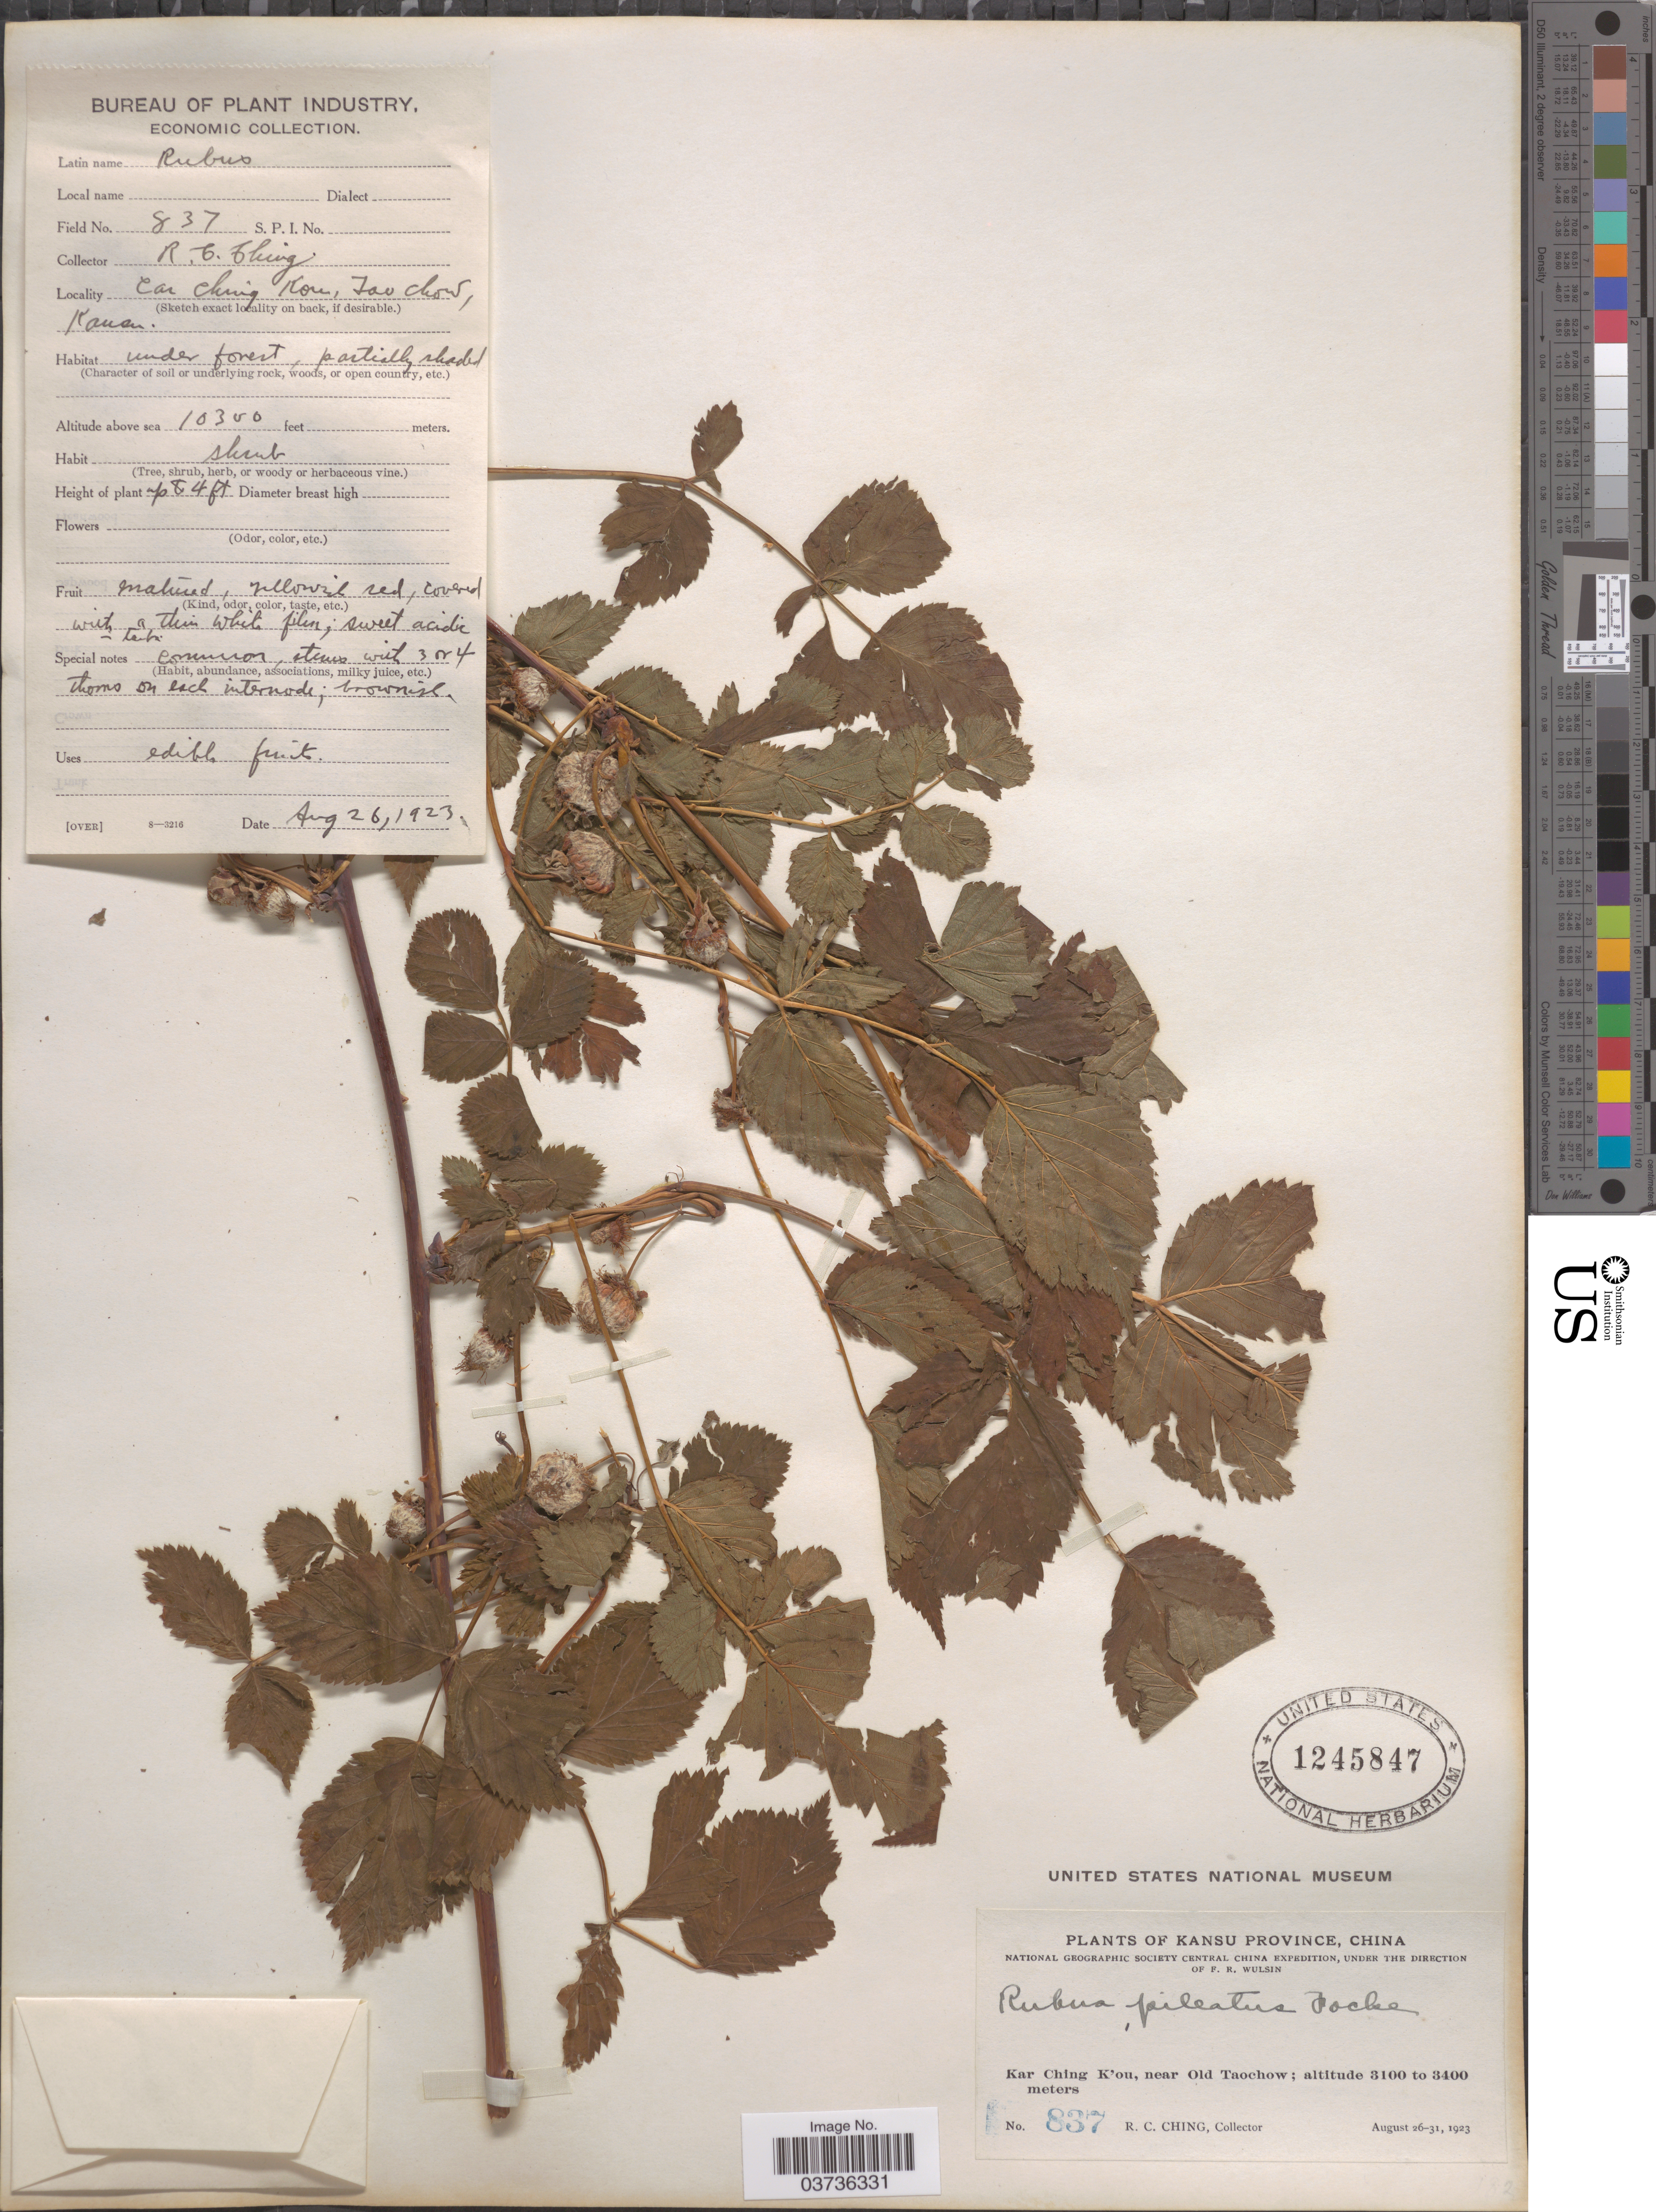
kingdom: Plantae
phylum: Tracheophyta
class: Magnoliopsida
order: Rosales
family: Rosaceae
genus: Rubus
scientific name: Rubus pileatus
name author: Focke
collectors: R. C. Ching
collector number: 837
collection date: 1923-08-26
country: China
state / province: Gansu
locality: Kansu Province. Kar Ching K'ou, near Old Taochow. Car Ching Kou, Tao Chow.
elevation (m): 3139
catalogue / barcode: US 1245847